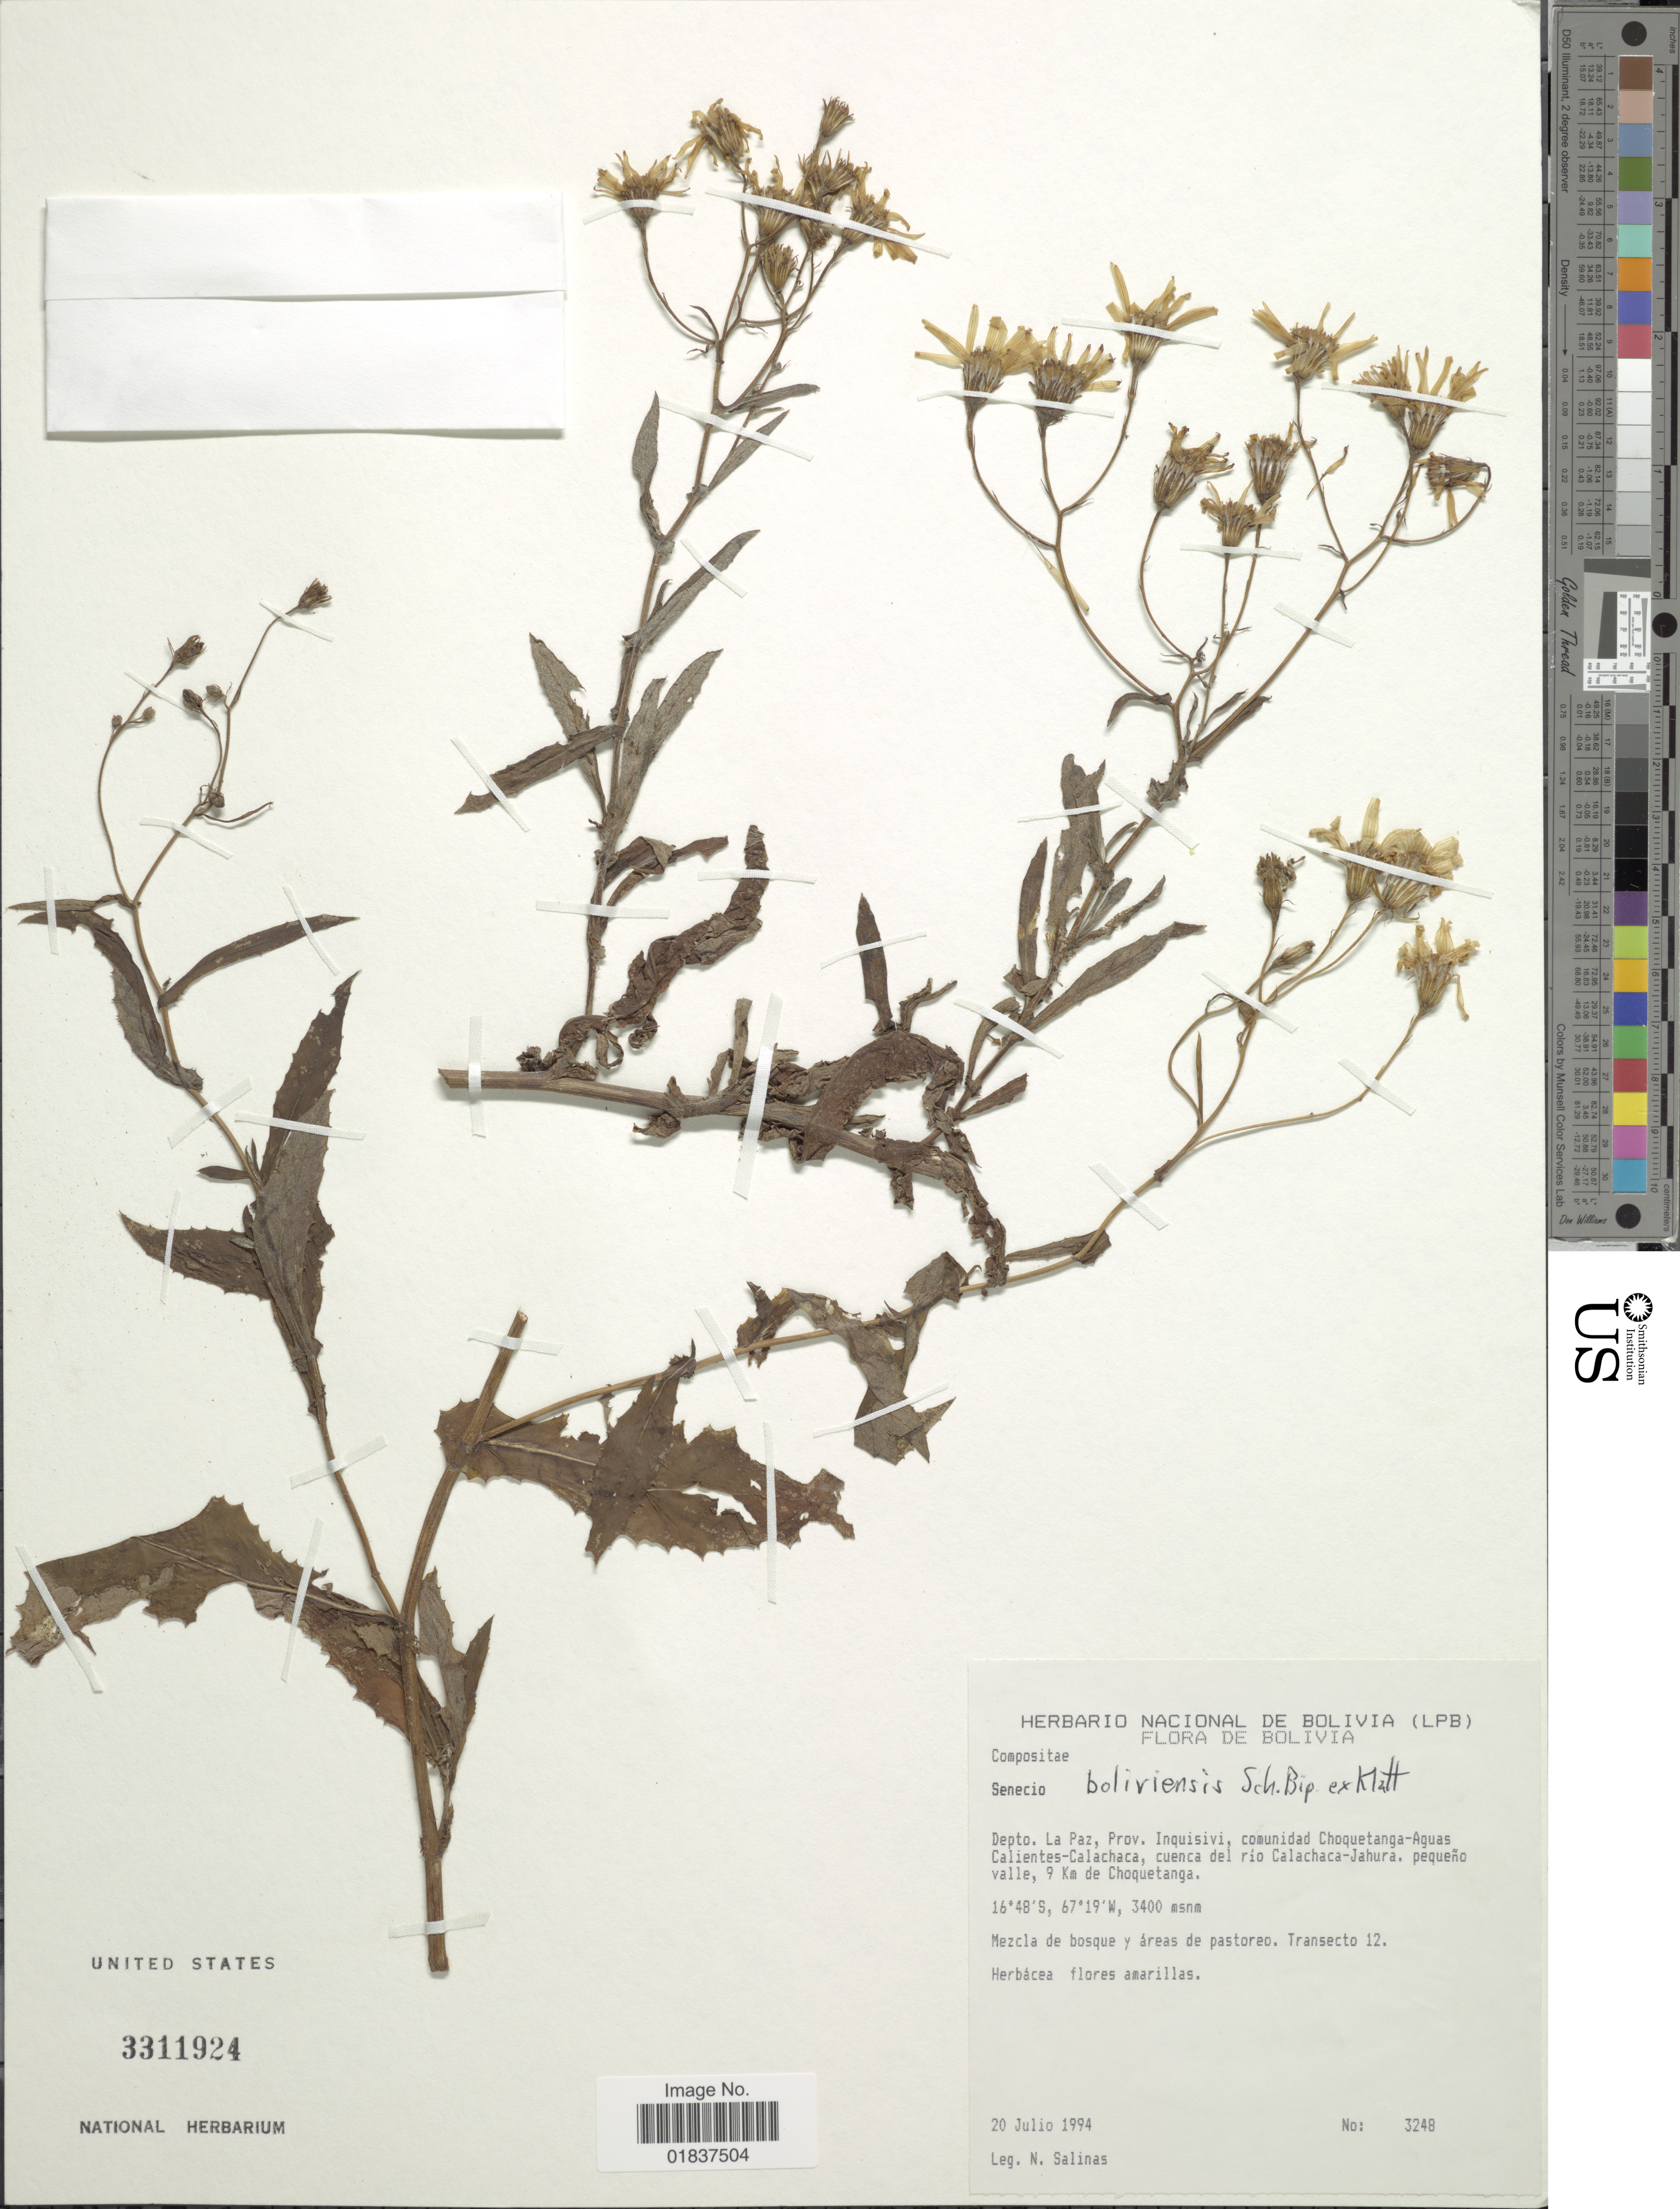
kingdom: Plantae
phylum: Tracheophyta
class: Magnoliopsida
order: Asterales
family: Asteraceae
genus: Senecio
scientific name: Senecio boliviensis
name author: Sch. Bip. ex Klatt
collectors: N. Salinas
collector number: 3248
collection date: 1994-07-20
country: Bolivia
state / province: La Paz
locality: Depto. La Paz, Prov. Inquisivi, comunidad Choquetanga-Aguas Calientes-Calachaca, cuenca del rio Calachaca-Jahura, pequeño valle, 9 Km de Choquetanga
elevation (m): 3400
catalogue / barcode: US 3311924